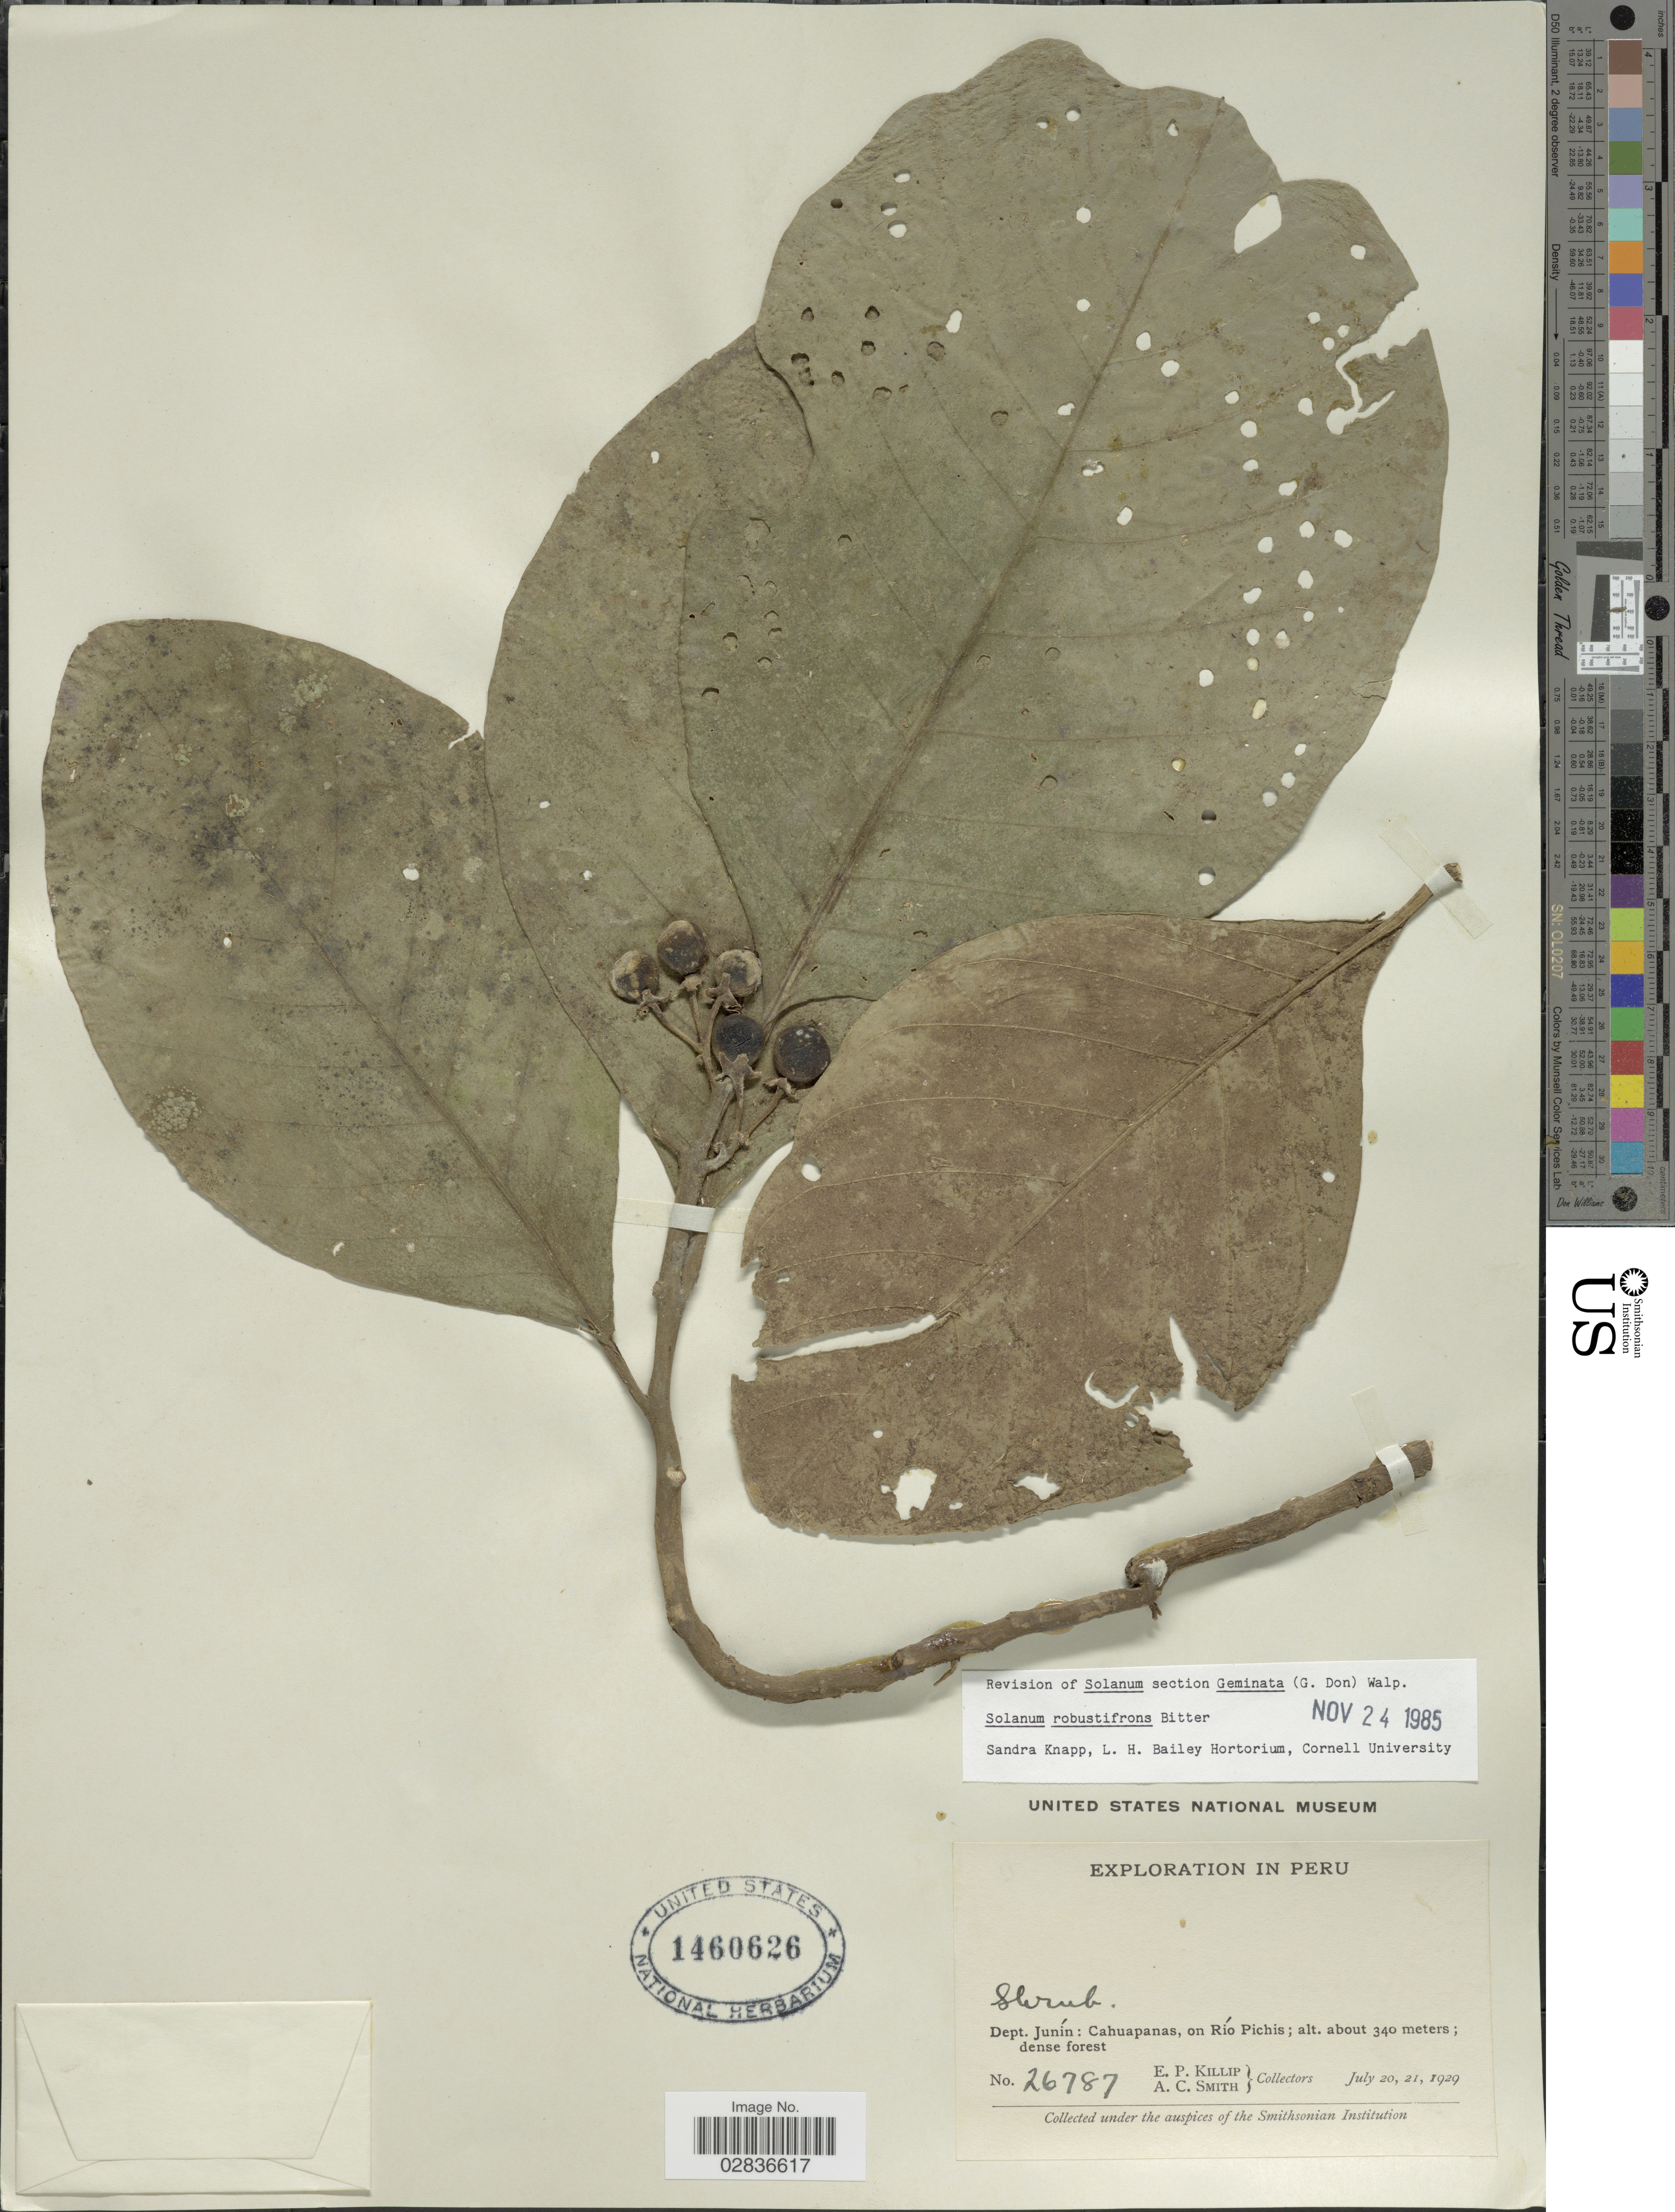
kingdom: Plantae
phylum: Tracheophyta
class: Magnoliopsida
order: Solanales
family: Solanaceae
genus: Solanum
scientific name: Solanum robustifrons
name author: Bitter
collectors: E. P. Killip & A. C. Smith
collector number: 26787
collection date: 1929-07-20/1929-07-21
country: Peru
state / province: Junín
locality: Dept. Junín: Cahuapanas, on Río Pichis.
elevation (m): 340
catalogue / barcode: US 1460626